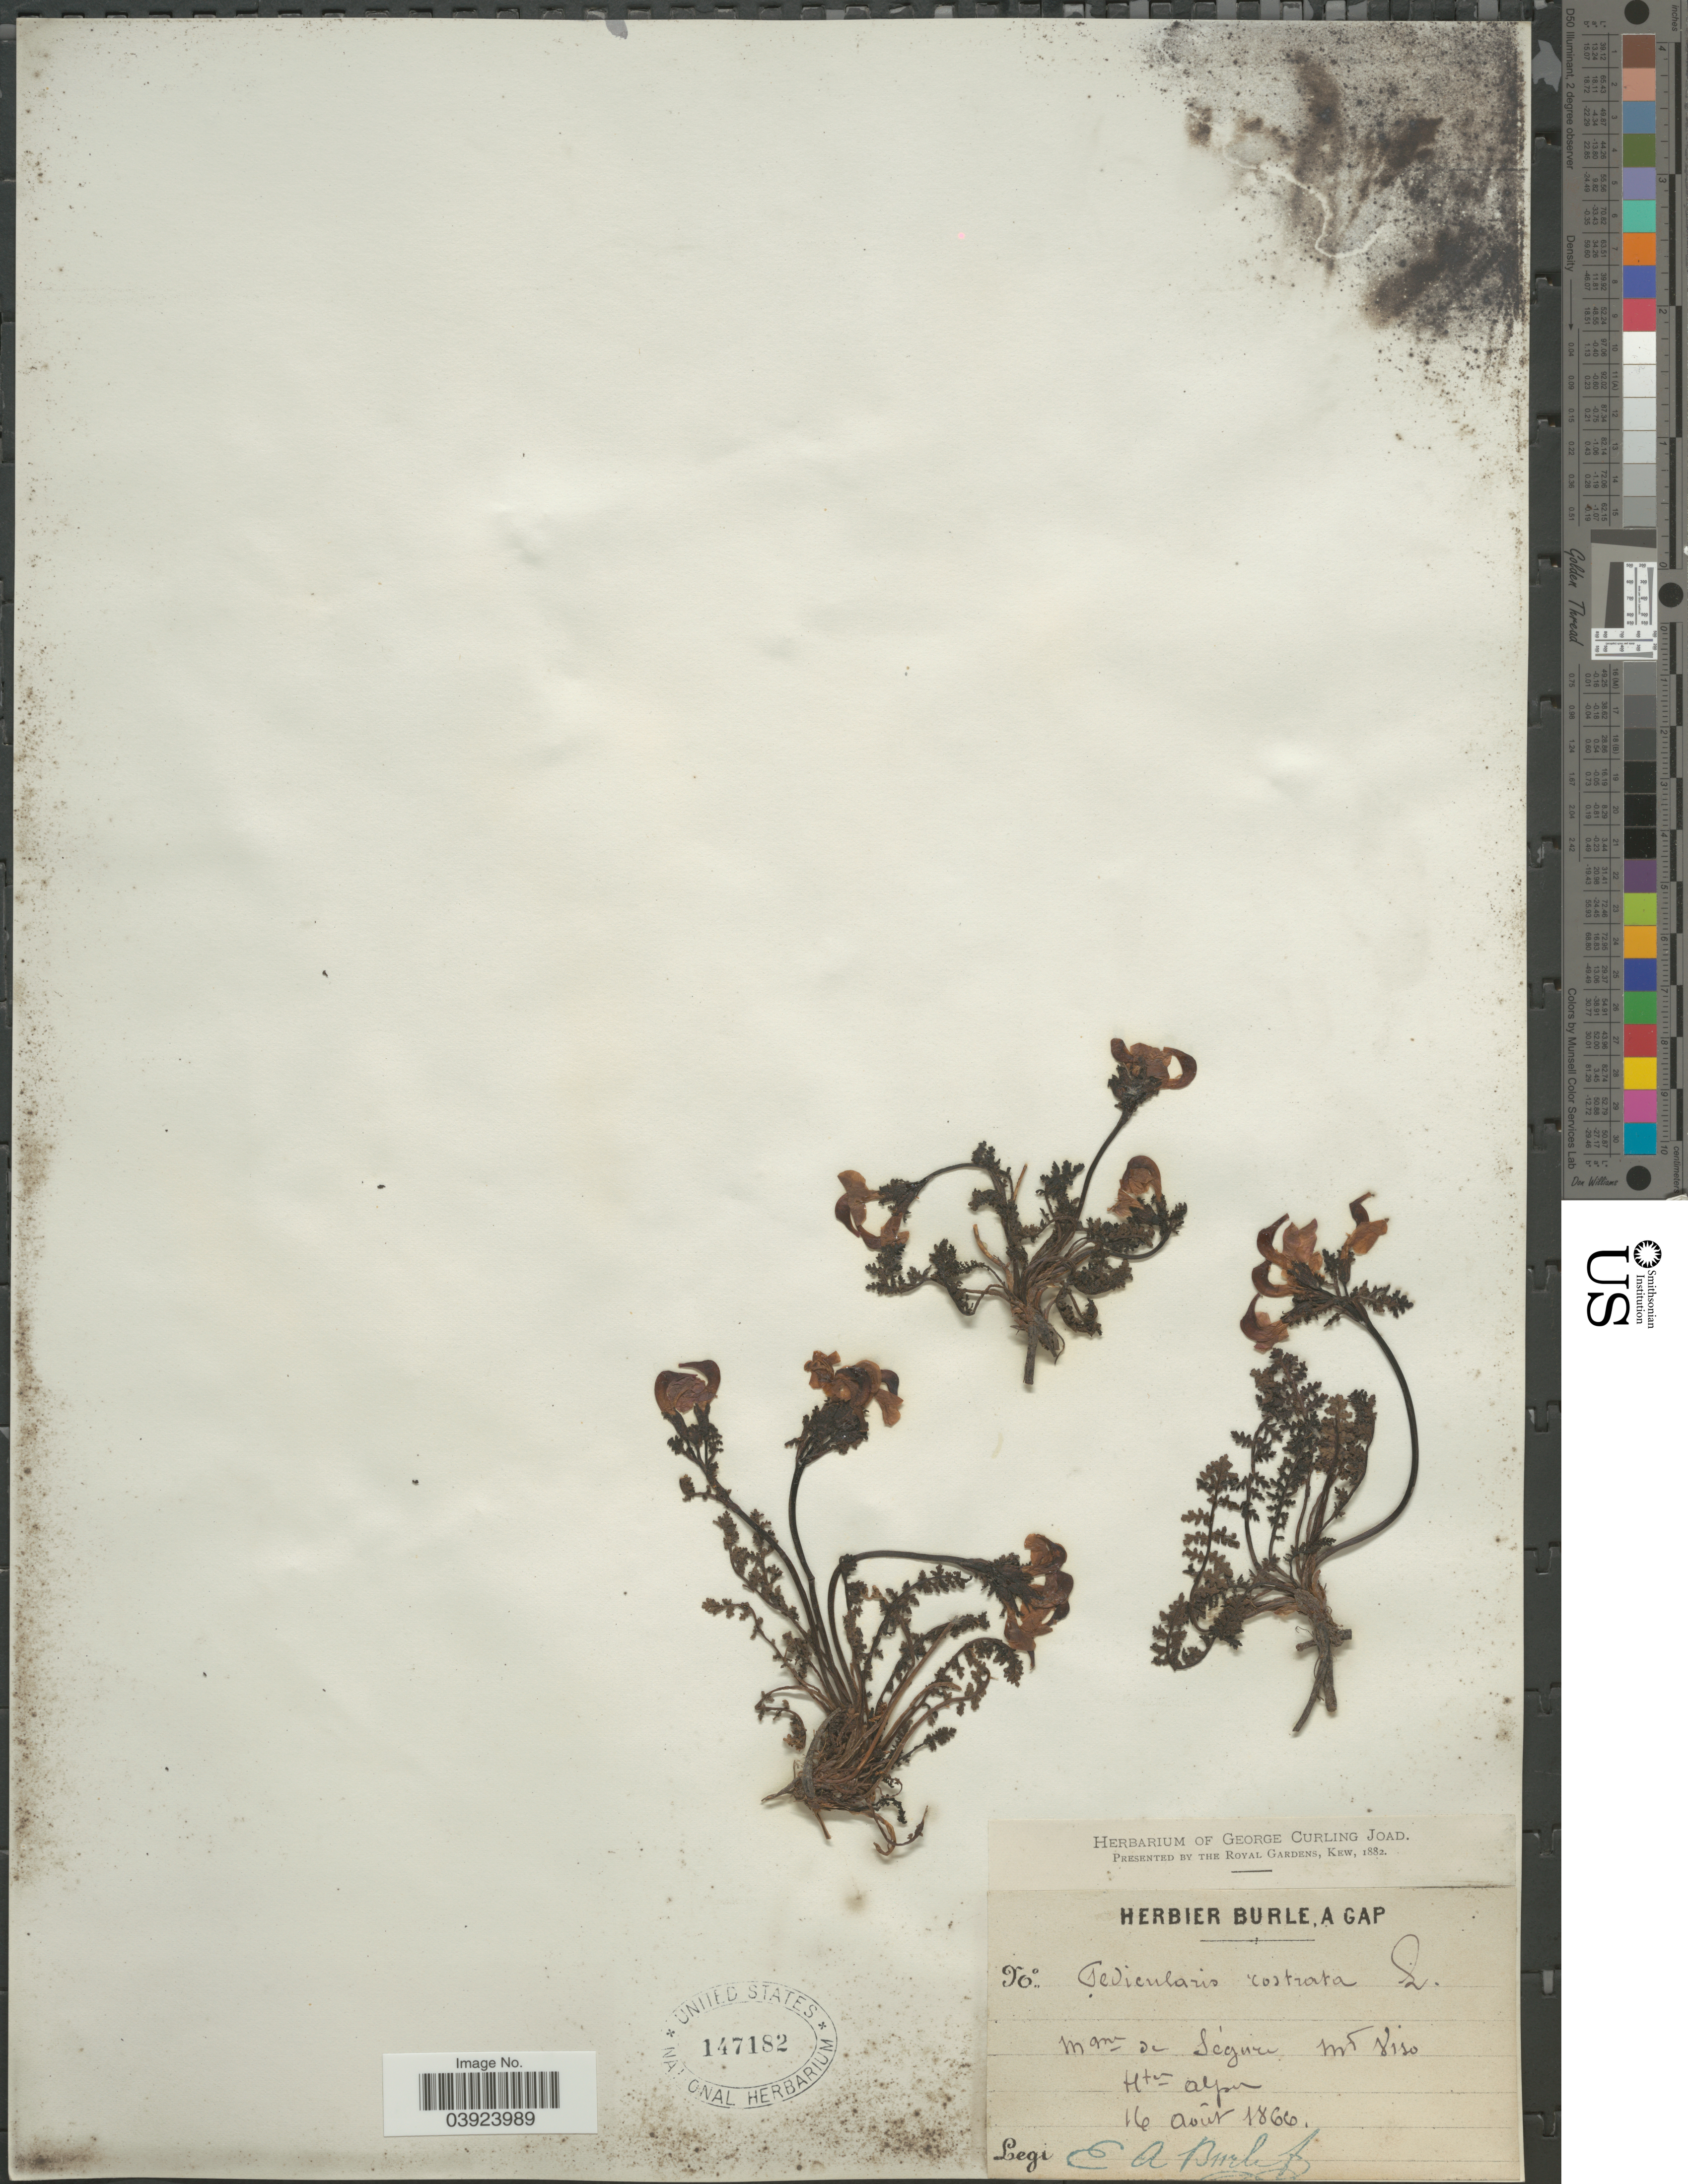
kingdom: Plantae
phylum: Tracheophyta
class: Magnoliopsida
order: Lamiales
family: Orobanchaceae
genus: Pedicularis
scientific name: Pedicularis rostrata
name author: Jacq.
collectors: E. Burle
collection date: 1860-08-16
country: France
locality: Manu de Ségur. Mt Viso. Htes Alpes.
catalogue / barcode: US 147182